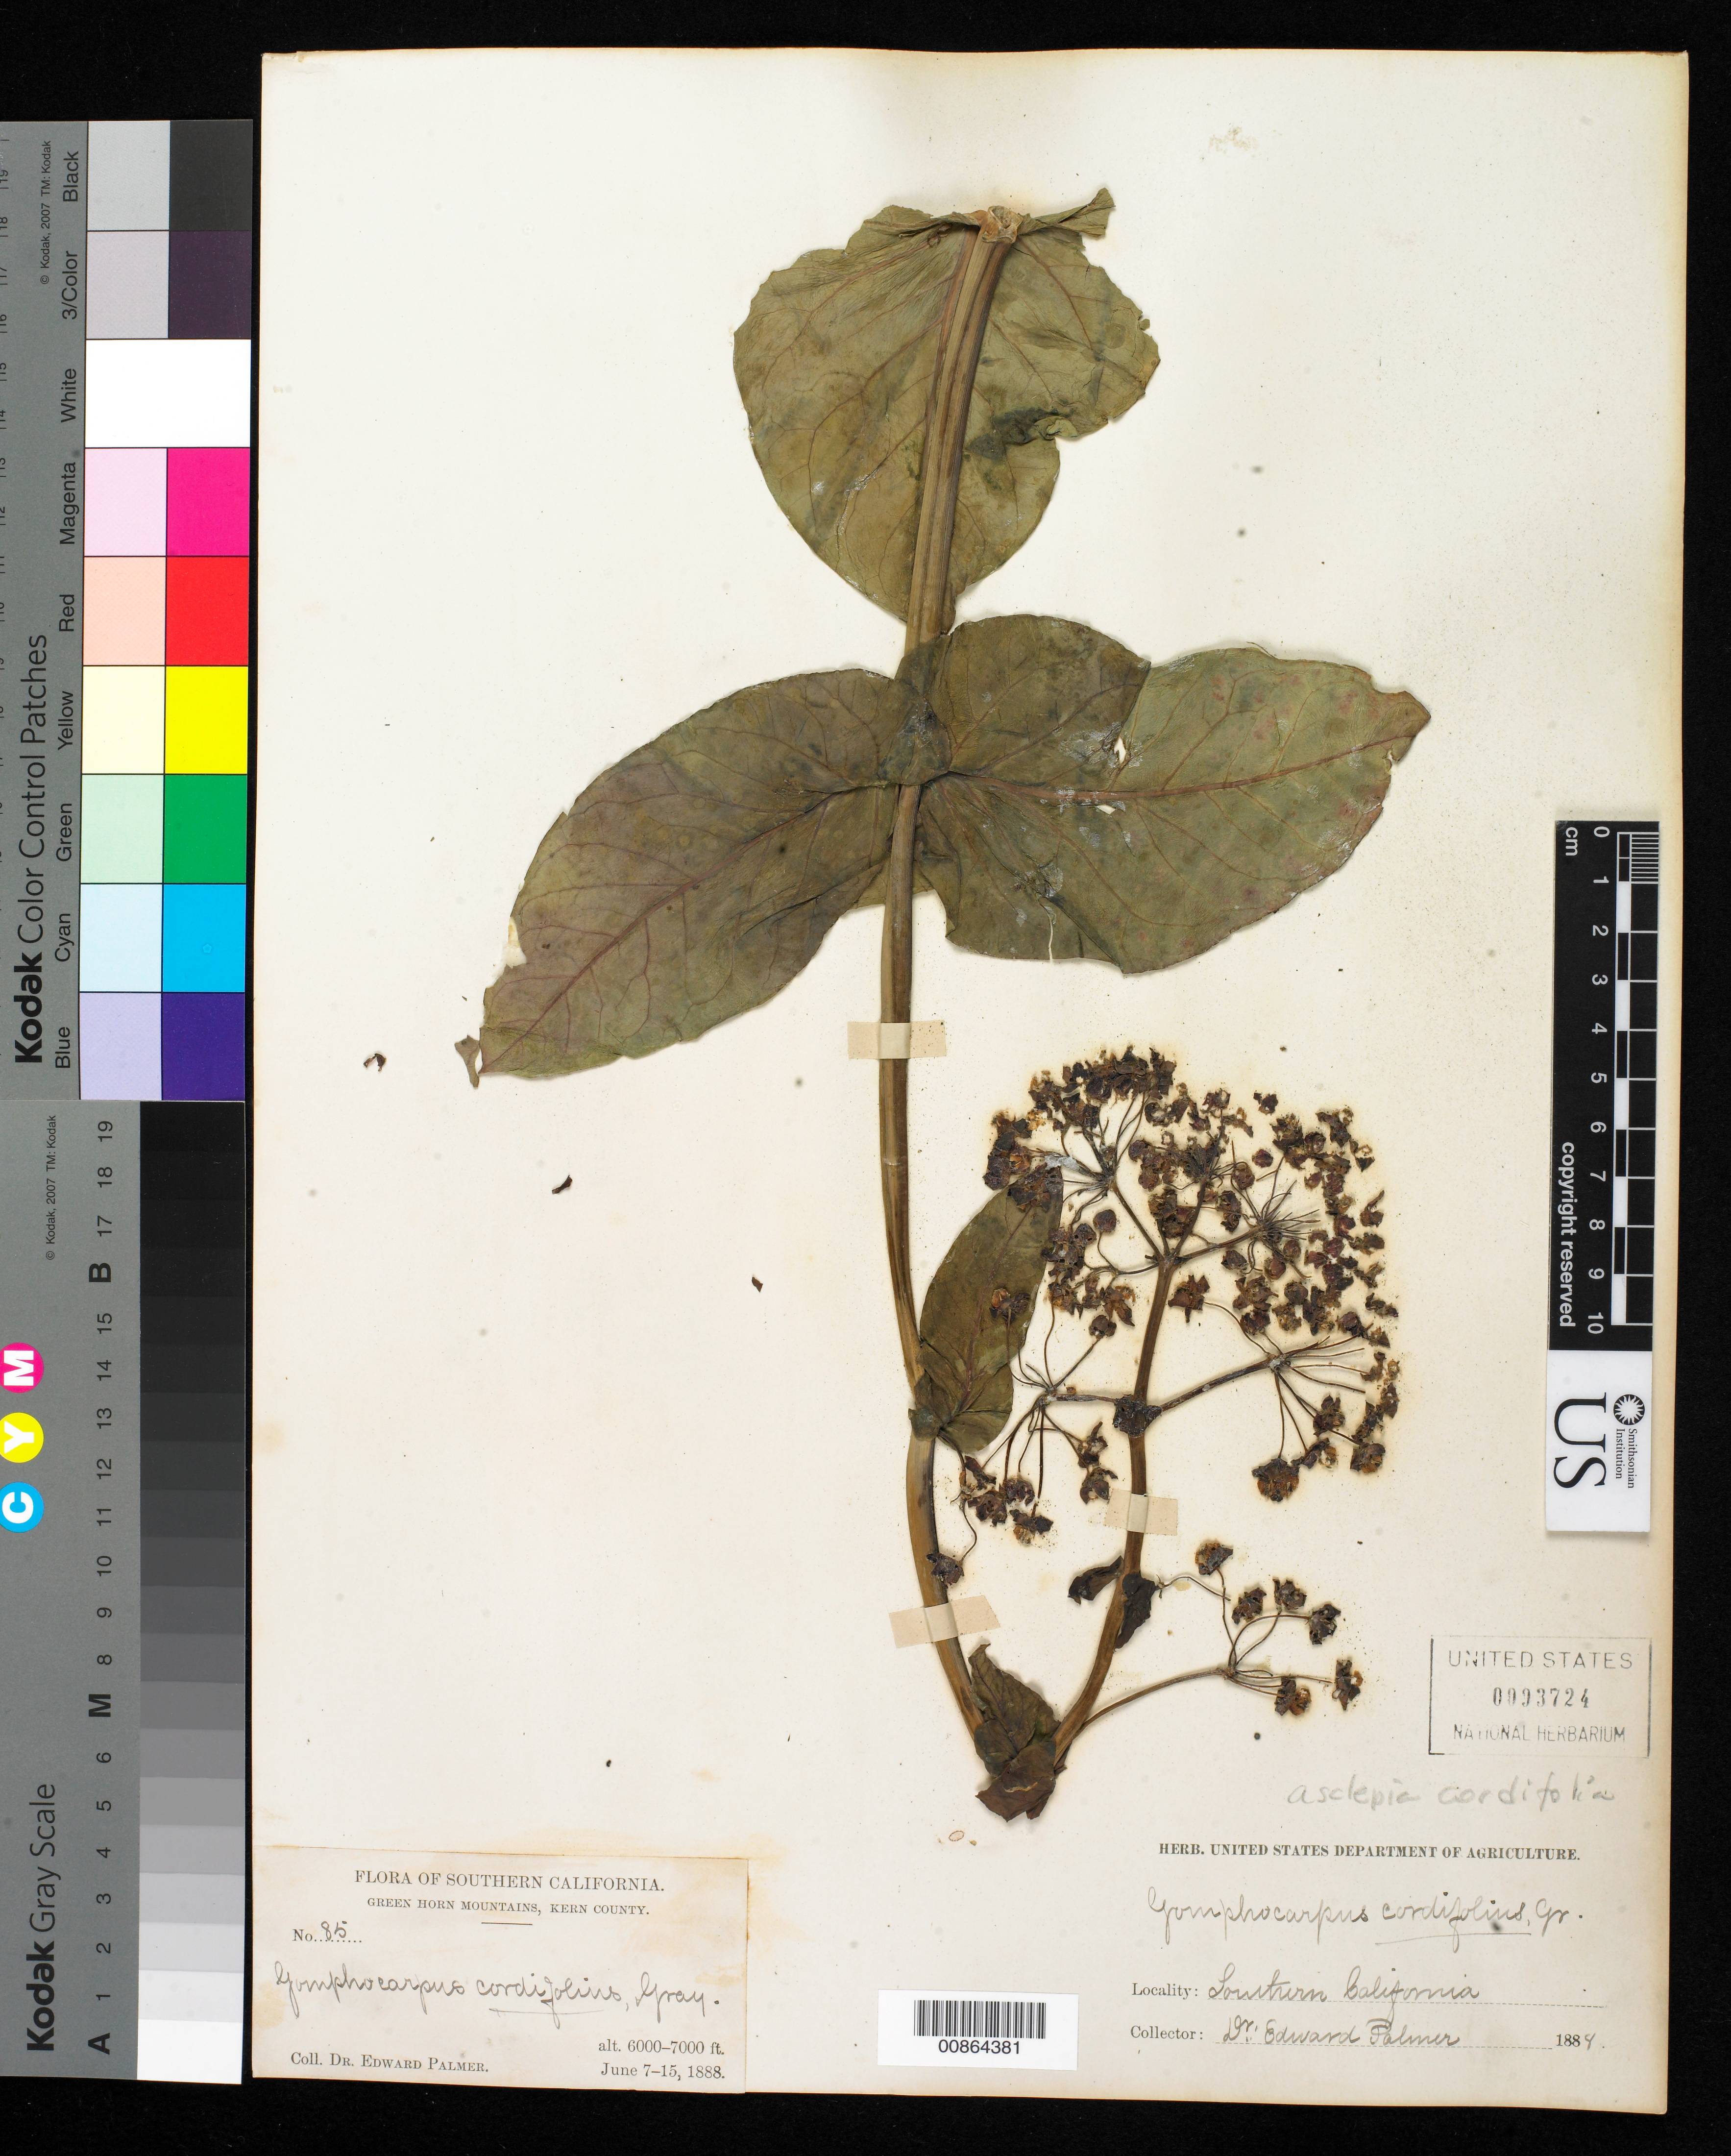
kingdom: Plantae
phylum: Tracheophyta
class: Magnoliopsida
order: Gentianales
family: Apocynaceae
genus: Asclepias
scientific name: Asclepias cordifolia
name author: (Benth.) Jeps.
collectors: E. Palmer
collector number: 85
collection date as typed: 07 Jun 1888 to 15 Jun 1888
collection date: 1888-06-07/1888-06-15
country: United States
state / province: California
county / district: Kern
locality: Green Horn Mountains, Kern County, Southern California.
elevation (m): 1829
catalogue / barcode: US 93724